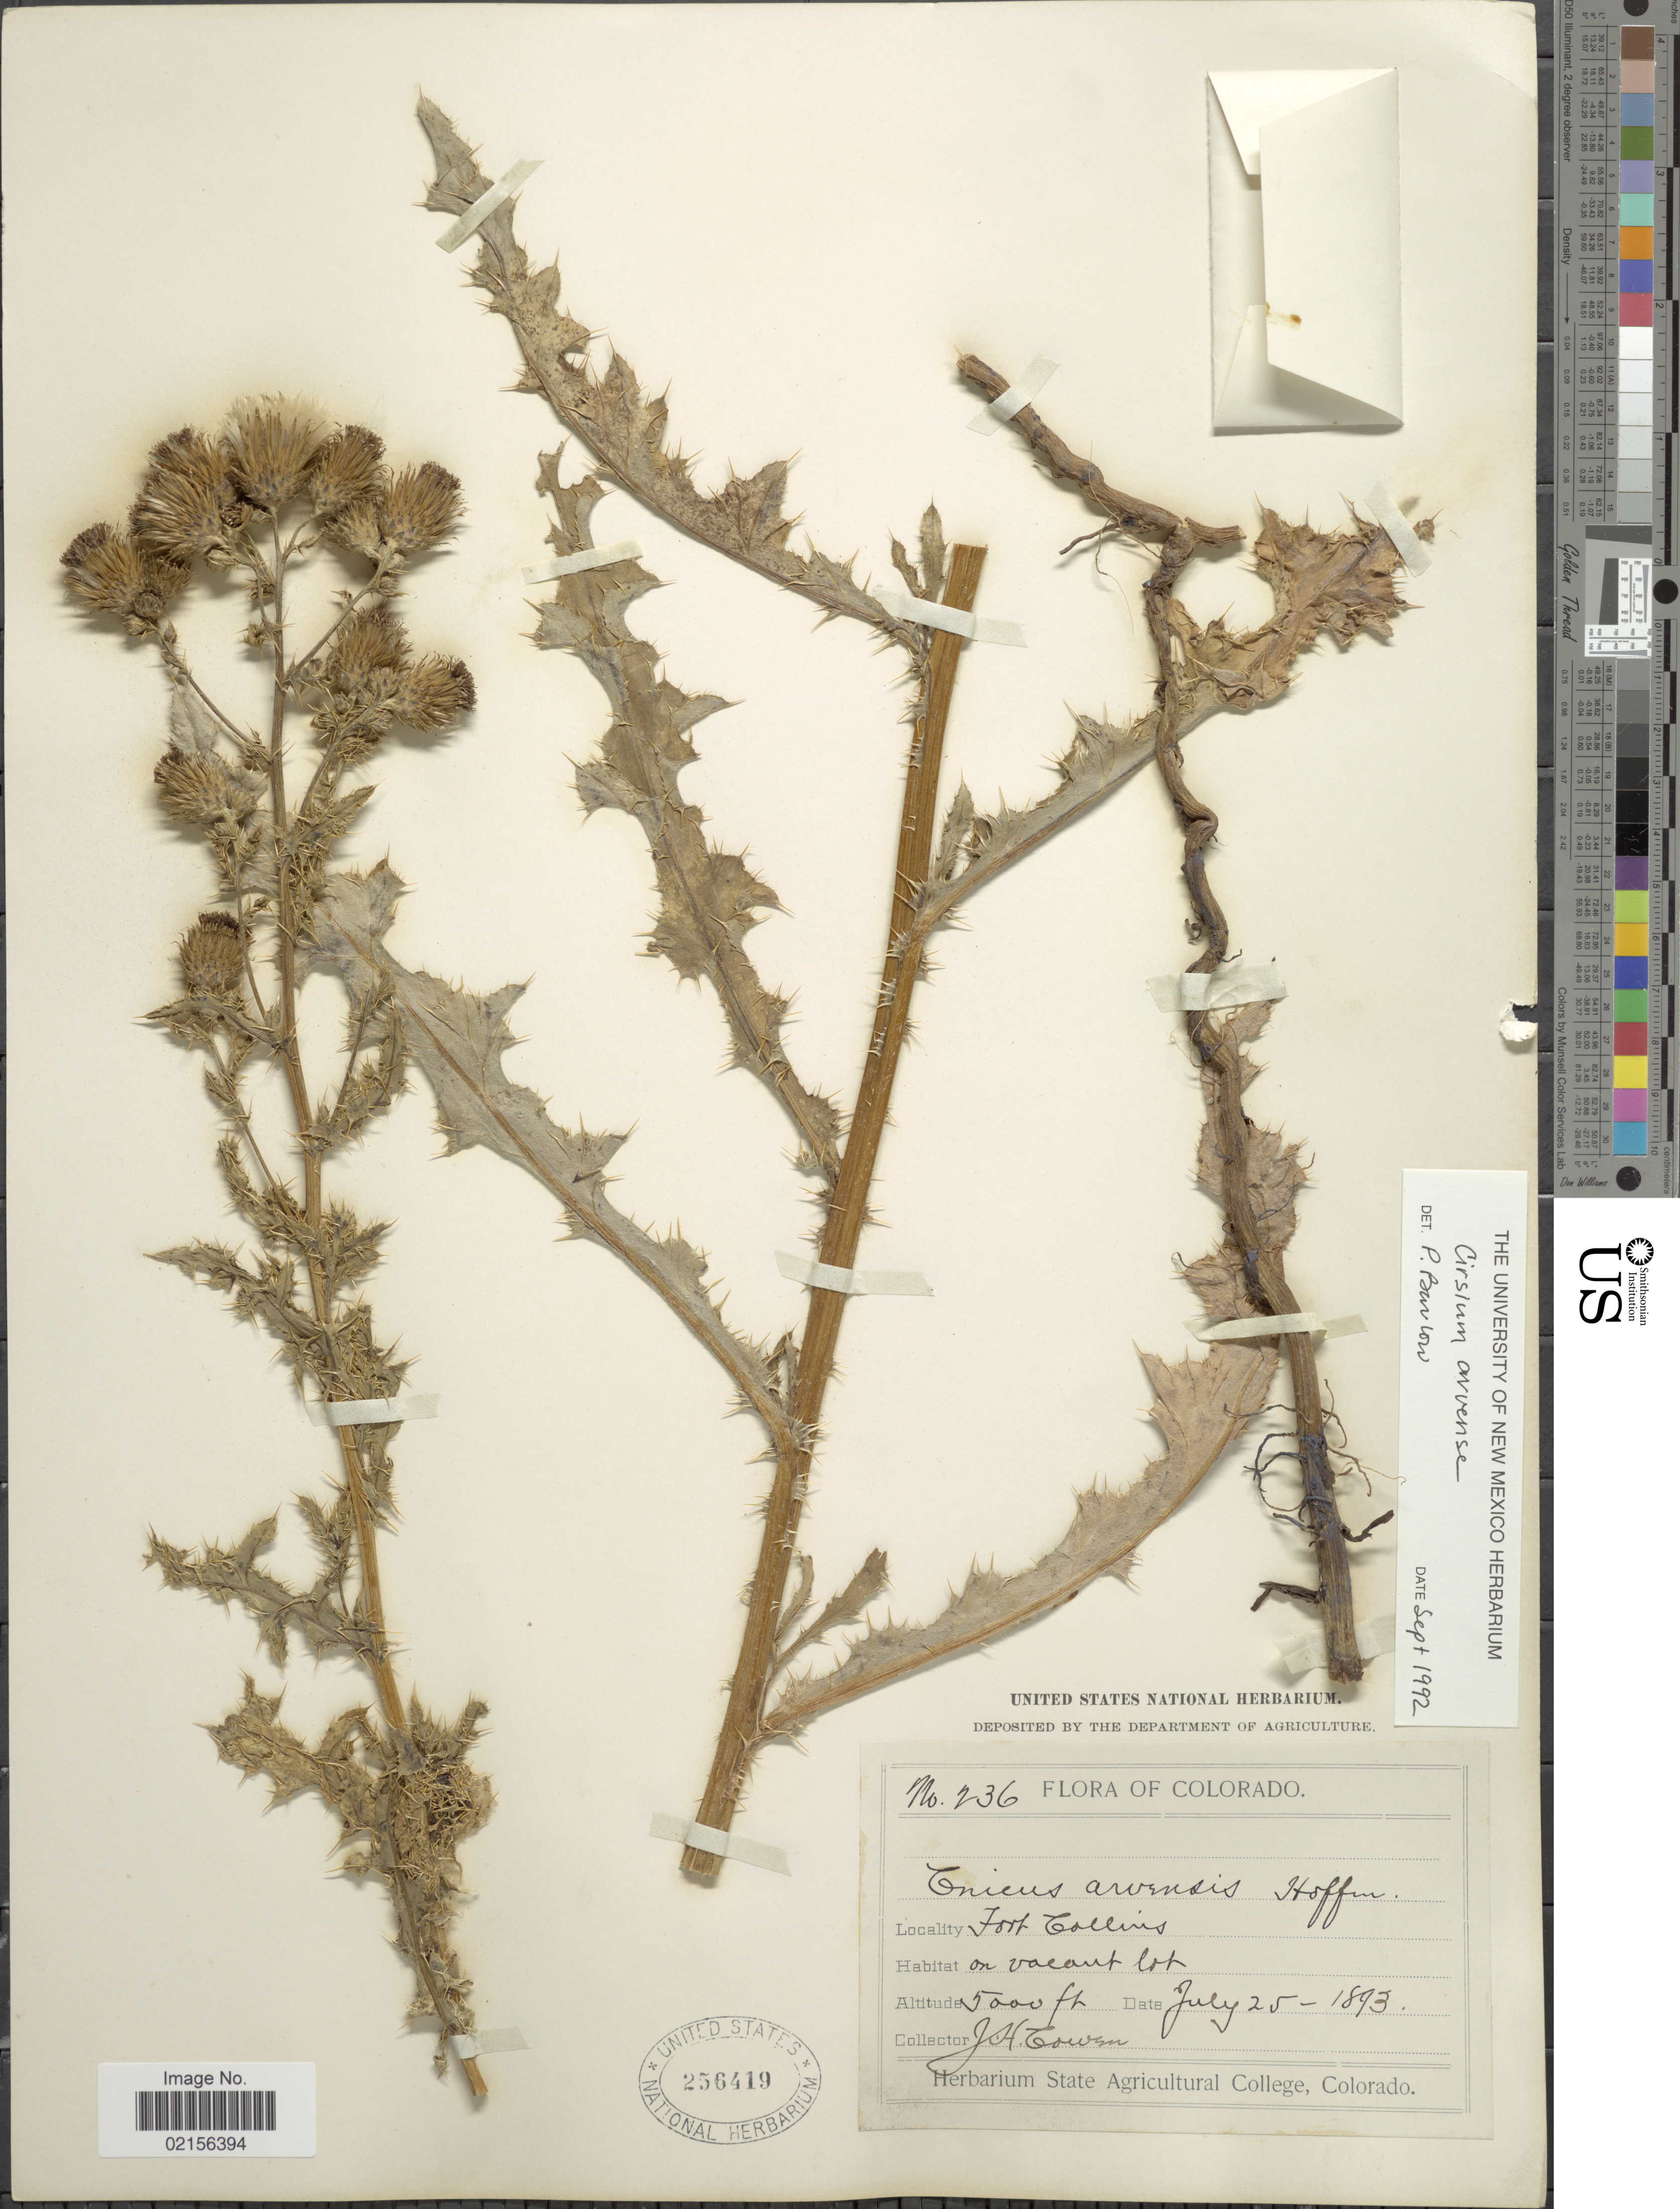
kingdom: Plantae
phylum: Tracheophyta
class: Magnoliopsida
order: Asterales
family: Asteraceae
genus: Cirsium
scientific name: Cirsium arvense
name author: (L.) Scop.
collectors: J. H. Cowen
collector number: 236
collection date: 1893-07-25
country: United States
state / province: Colorado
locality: Fort Collins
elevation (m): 1524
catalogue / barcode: US 256419